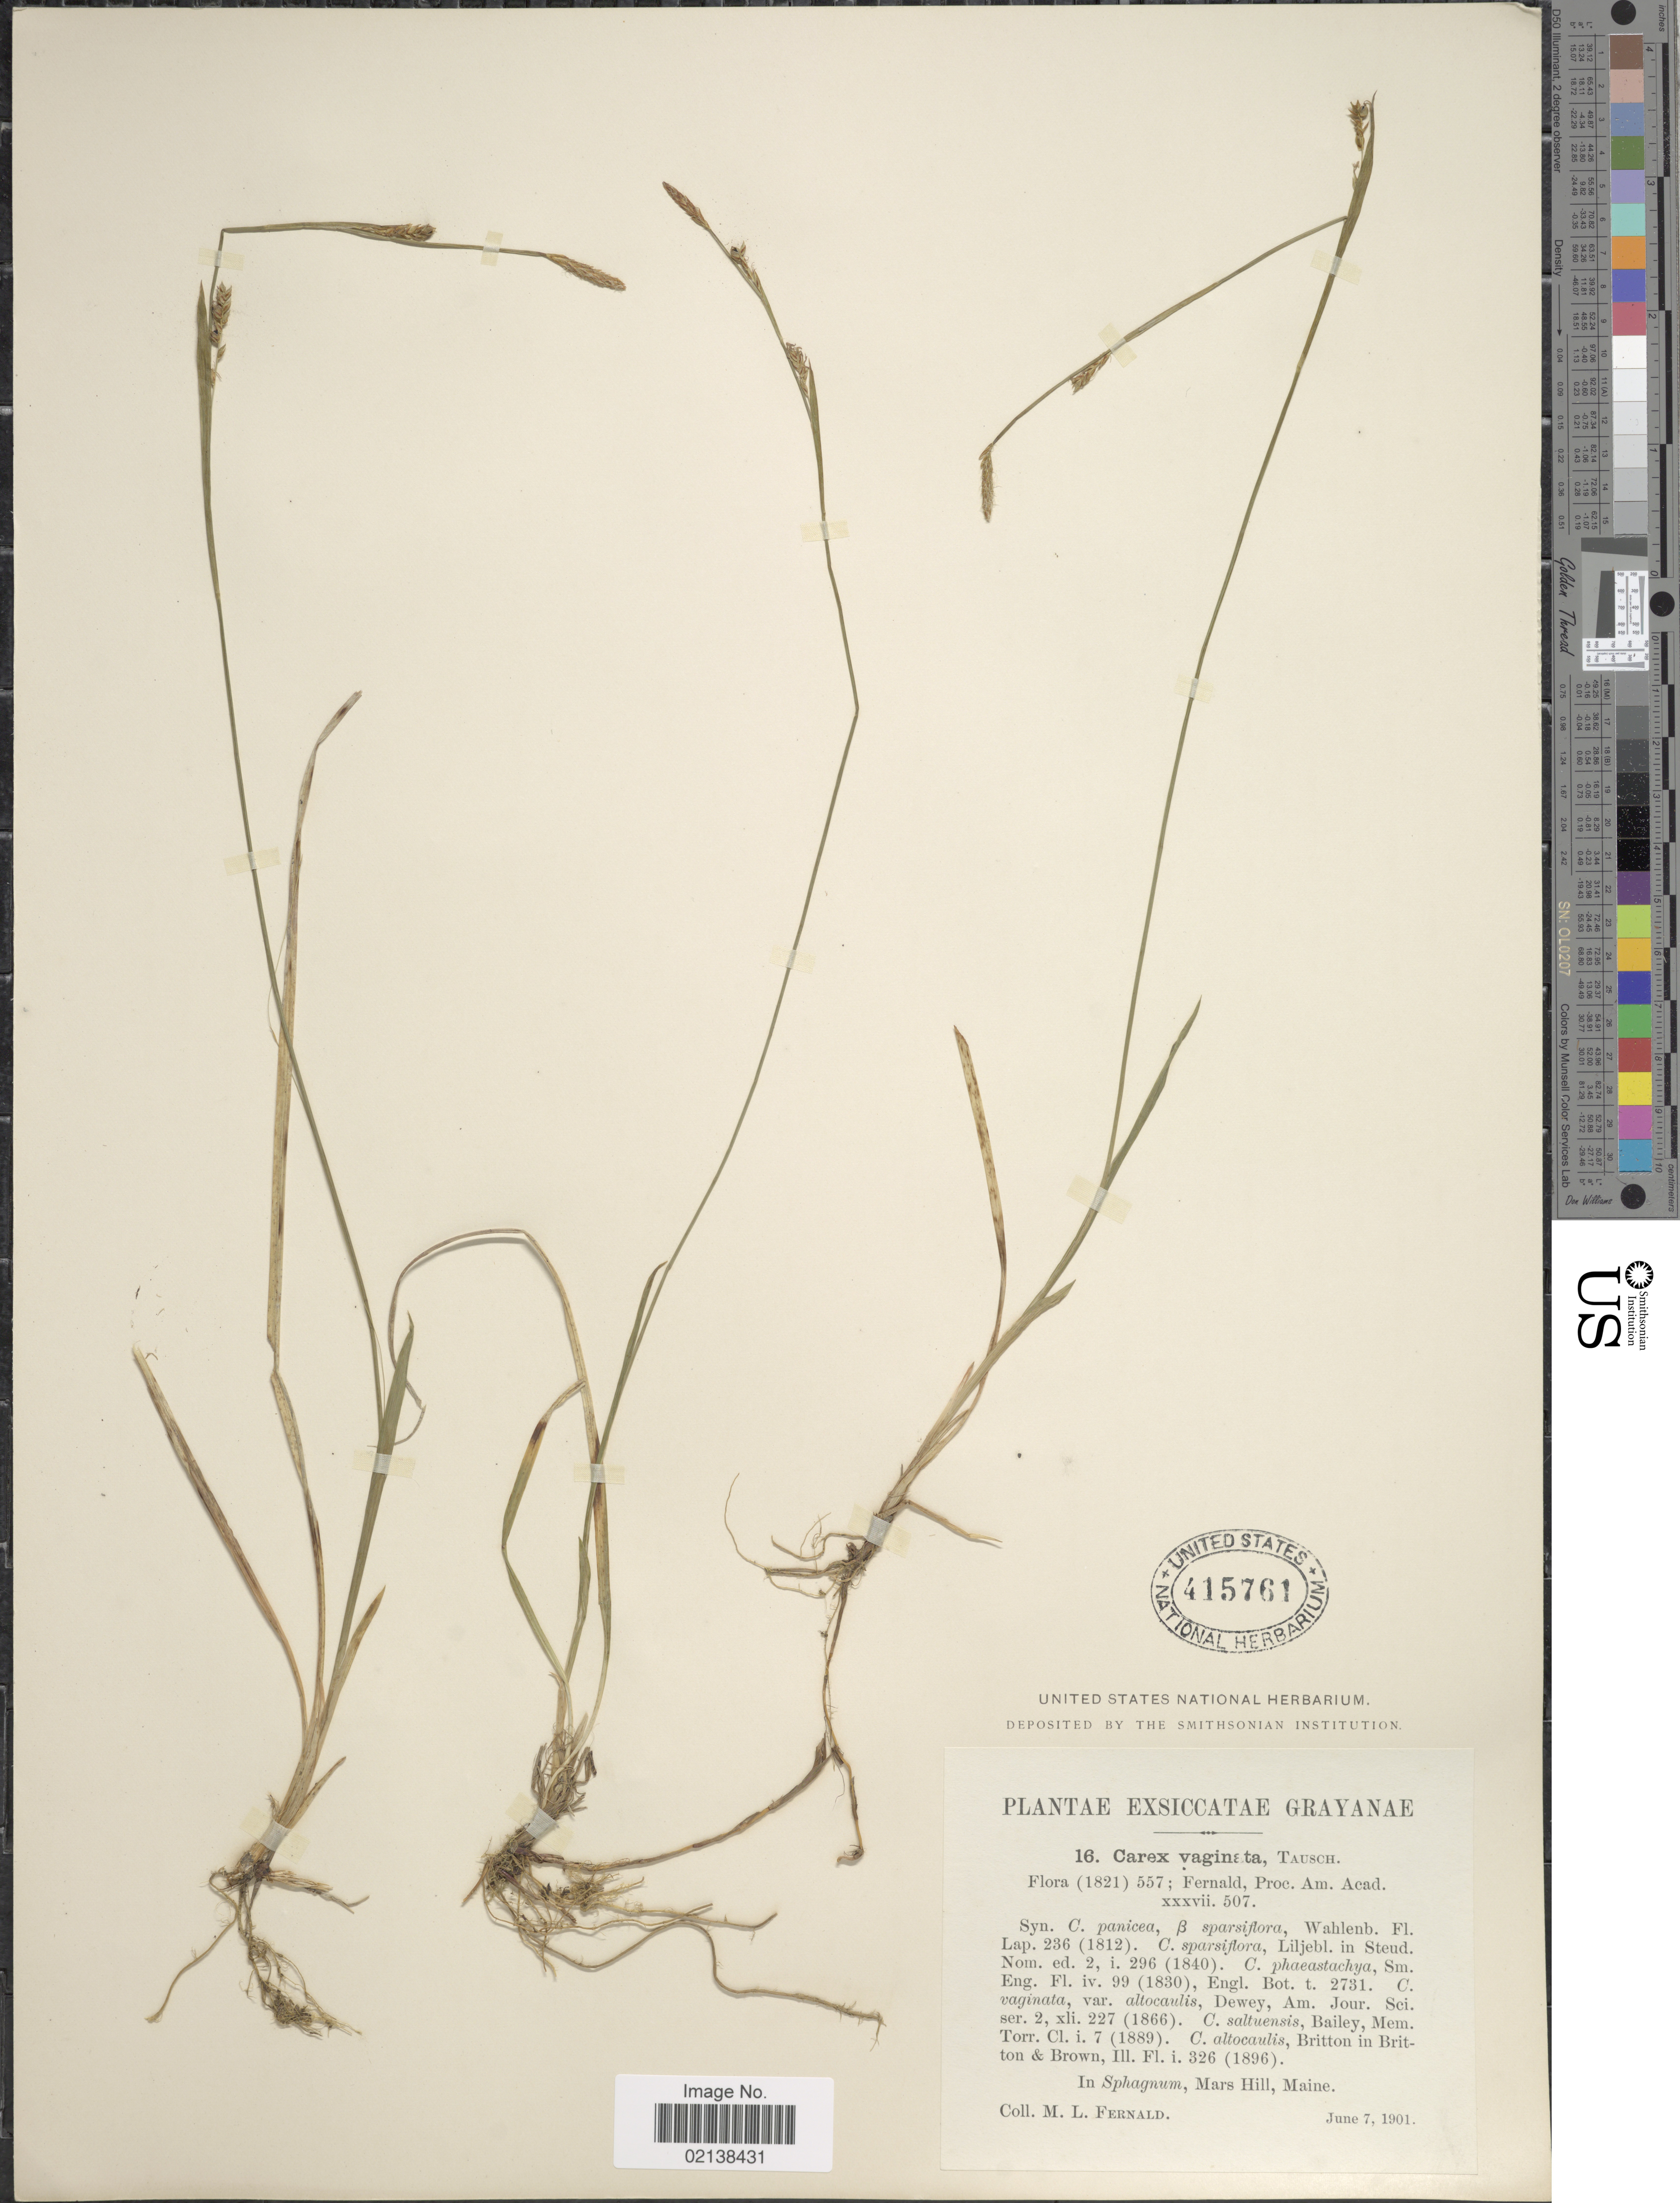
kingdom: Plantae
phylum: Tracheophyta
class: Liliopsida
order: Poales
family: Cyperaceae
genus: Carex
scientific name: Carex vaginata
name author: Tausch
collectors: M. L. Fernald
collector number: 16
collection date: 1901-06-07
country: United States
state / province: Maine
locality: Grayanae, Mars Hill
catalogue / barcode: US 415761